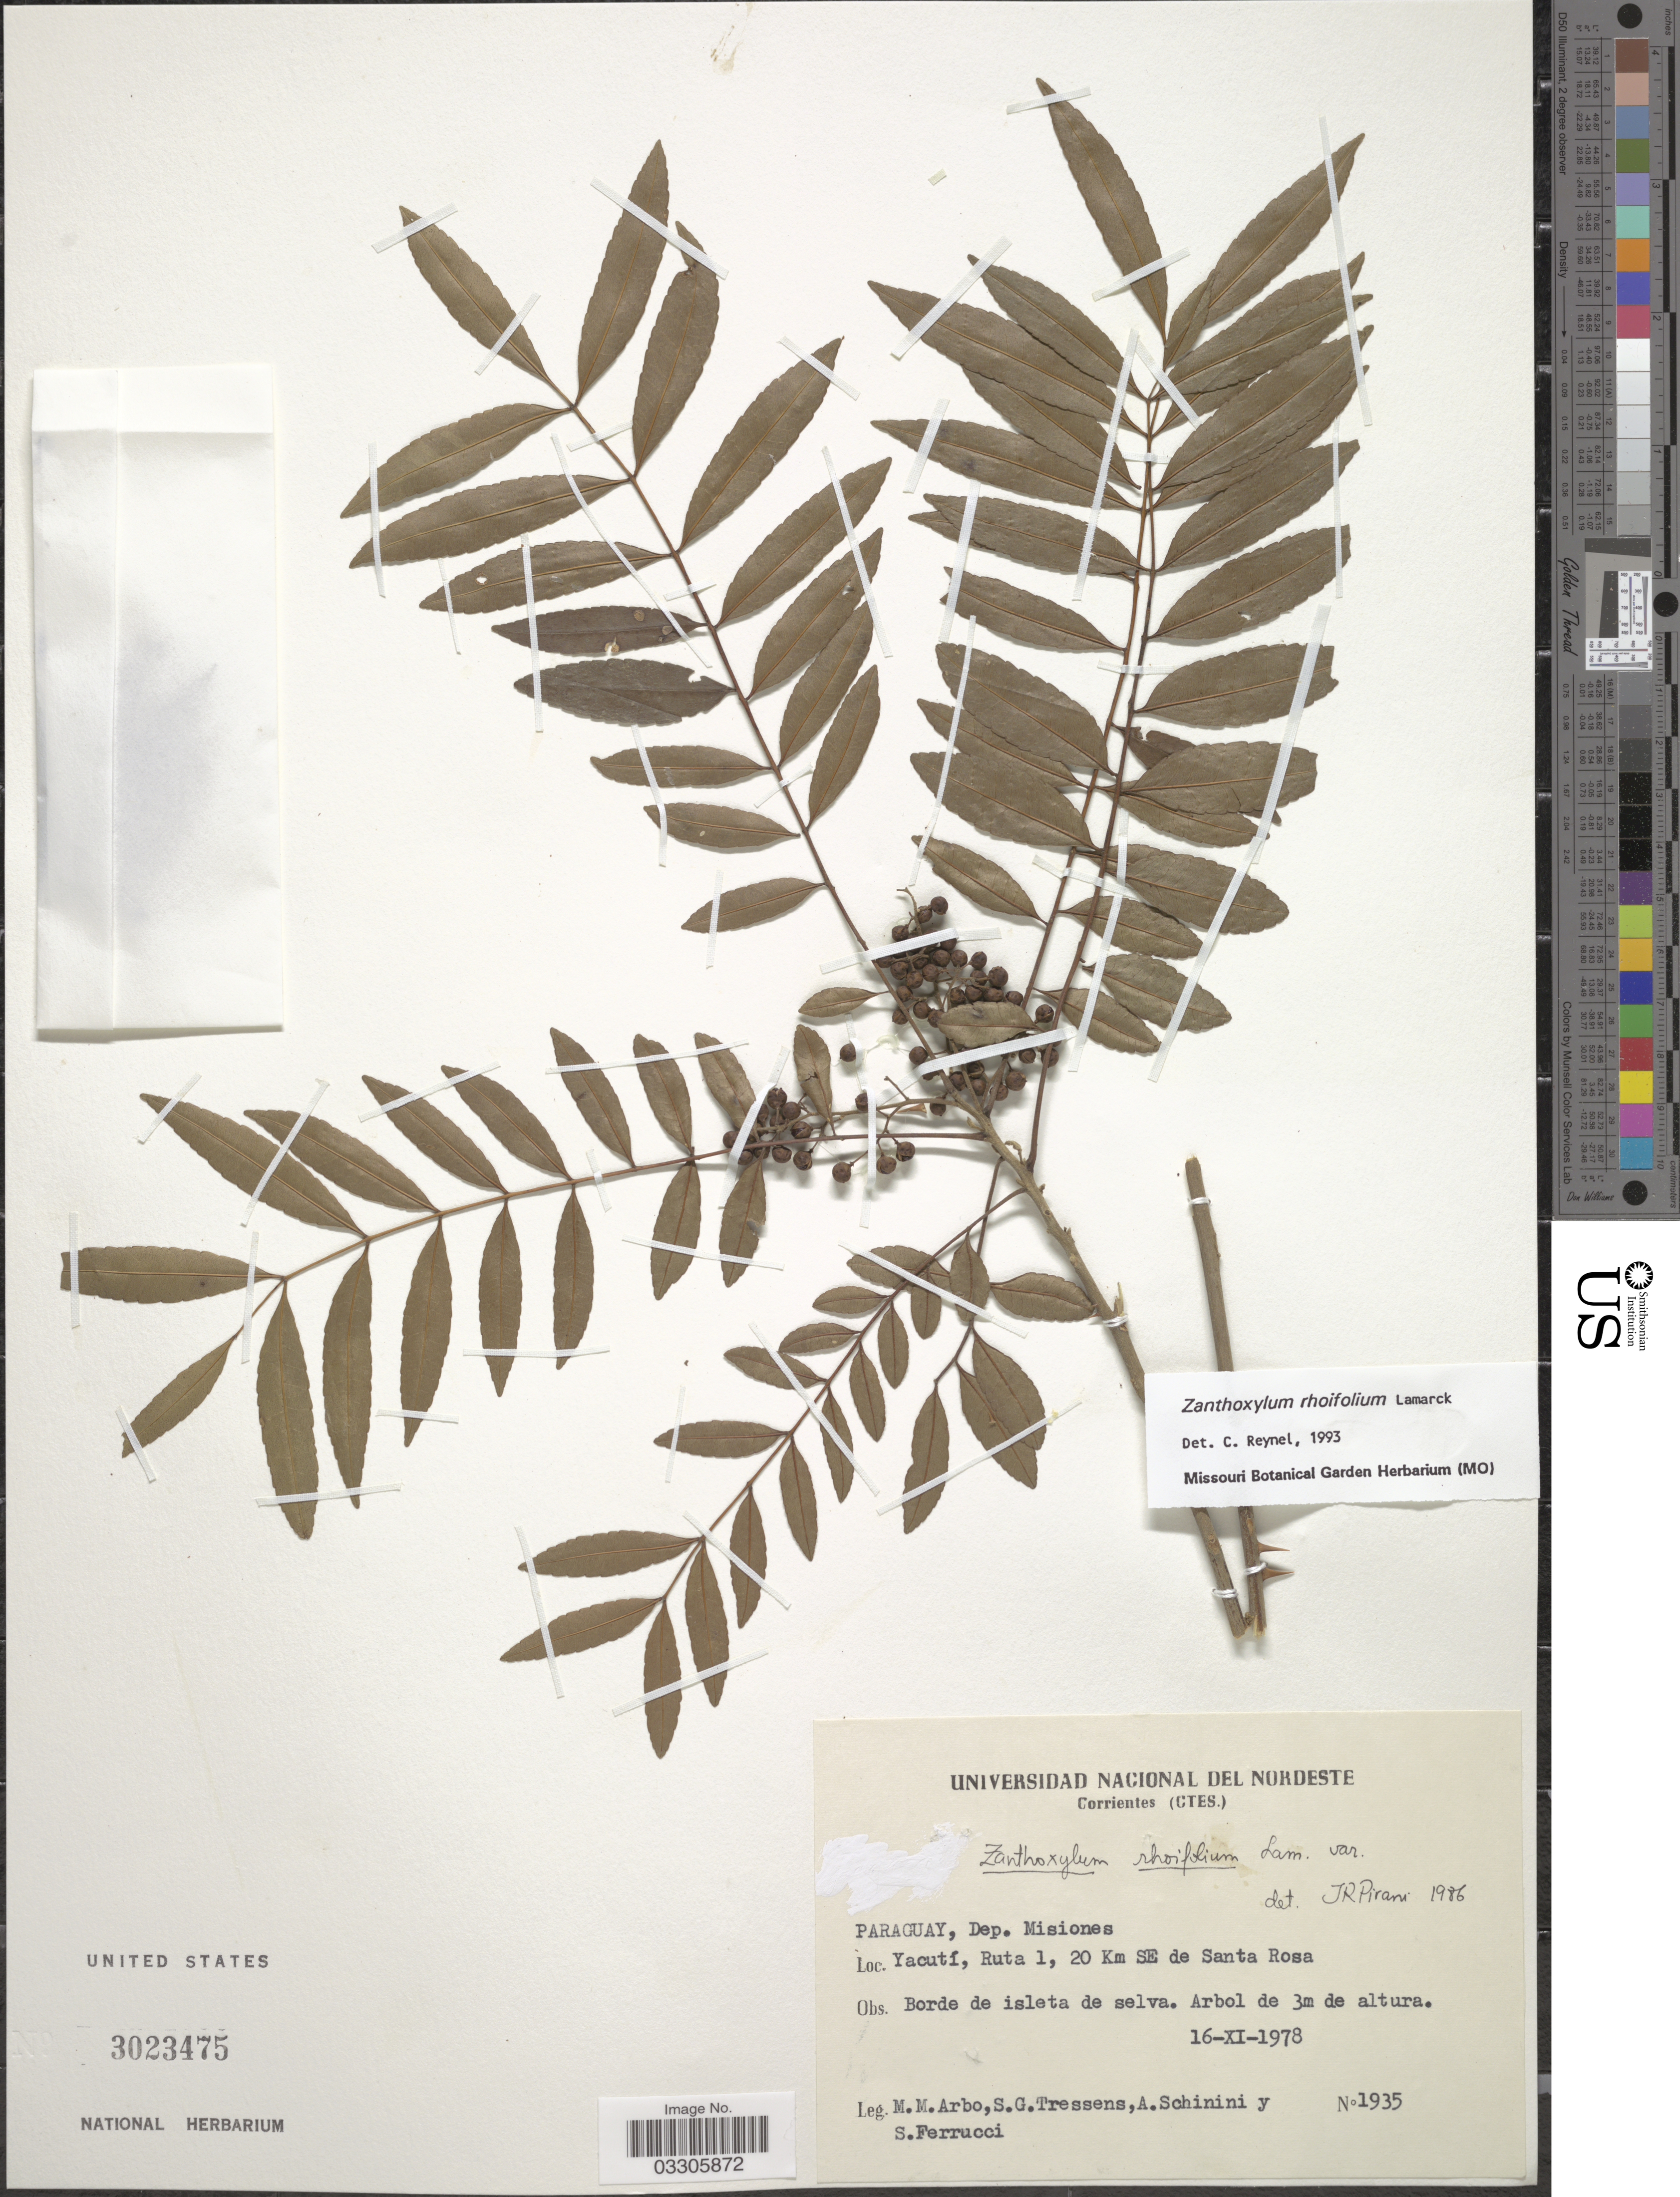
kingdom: Plantae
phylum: Tracheophyta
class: Magnoliopsida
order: Sapindales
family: Rutaceae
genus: Zanthoxylum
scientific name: Zanthoxylum rhoifolium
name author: Lam.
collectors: M. M. Arbo, S. Tressens, A. Schinini & S. Ferrucci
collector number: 1935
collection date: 1978-11-16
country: Paraguay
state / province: Misiones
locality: Dep. Misiones, Yacutí, Ruta 1, 20 Km SE de Santa Rosa.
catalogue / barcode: US 3023475